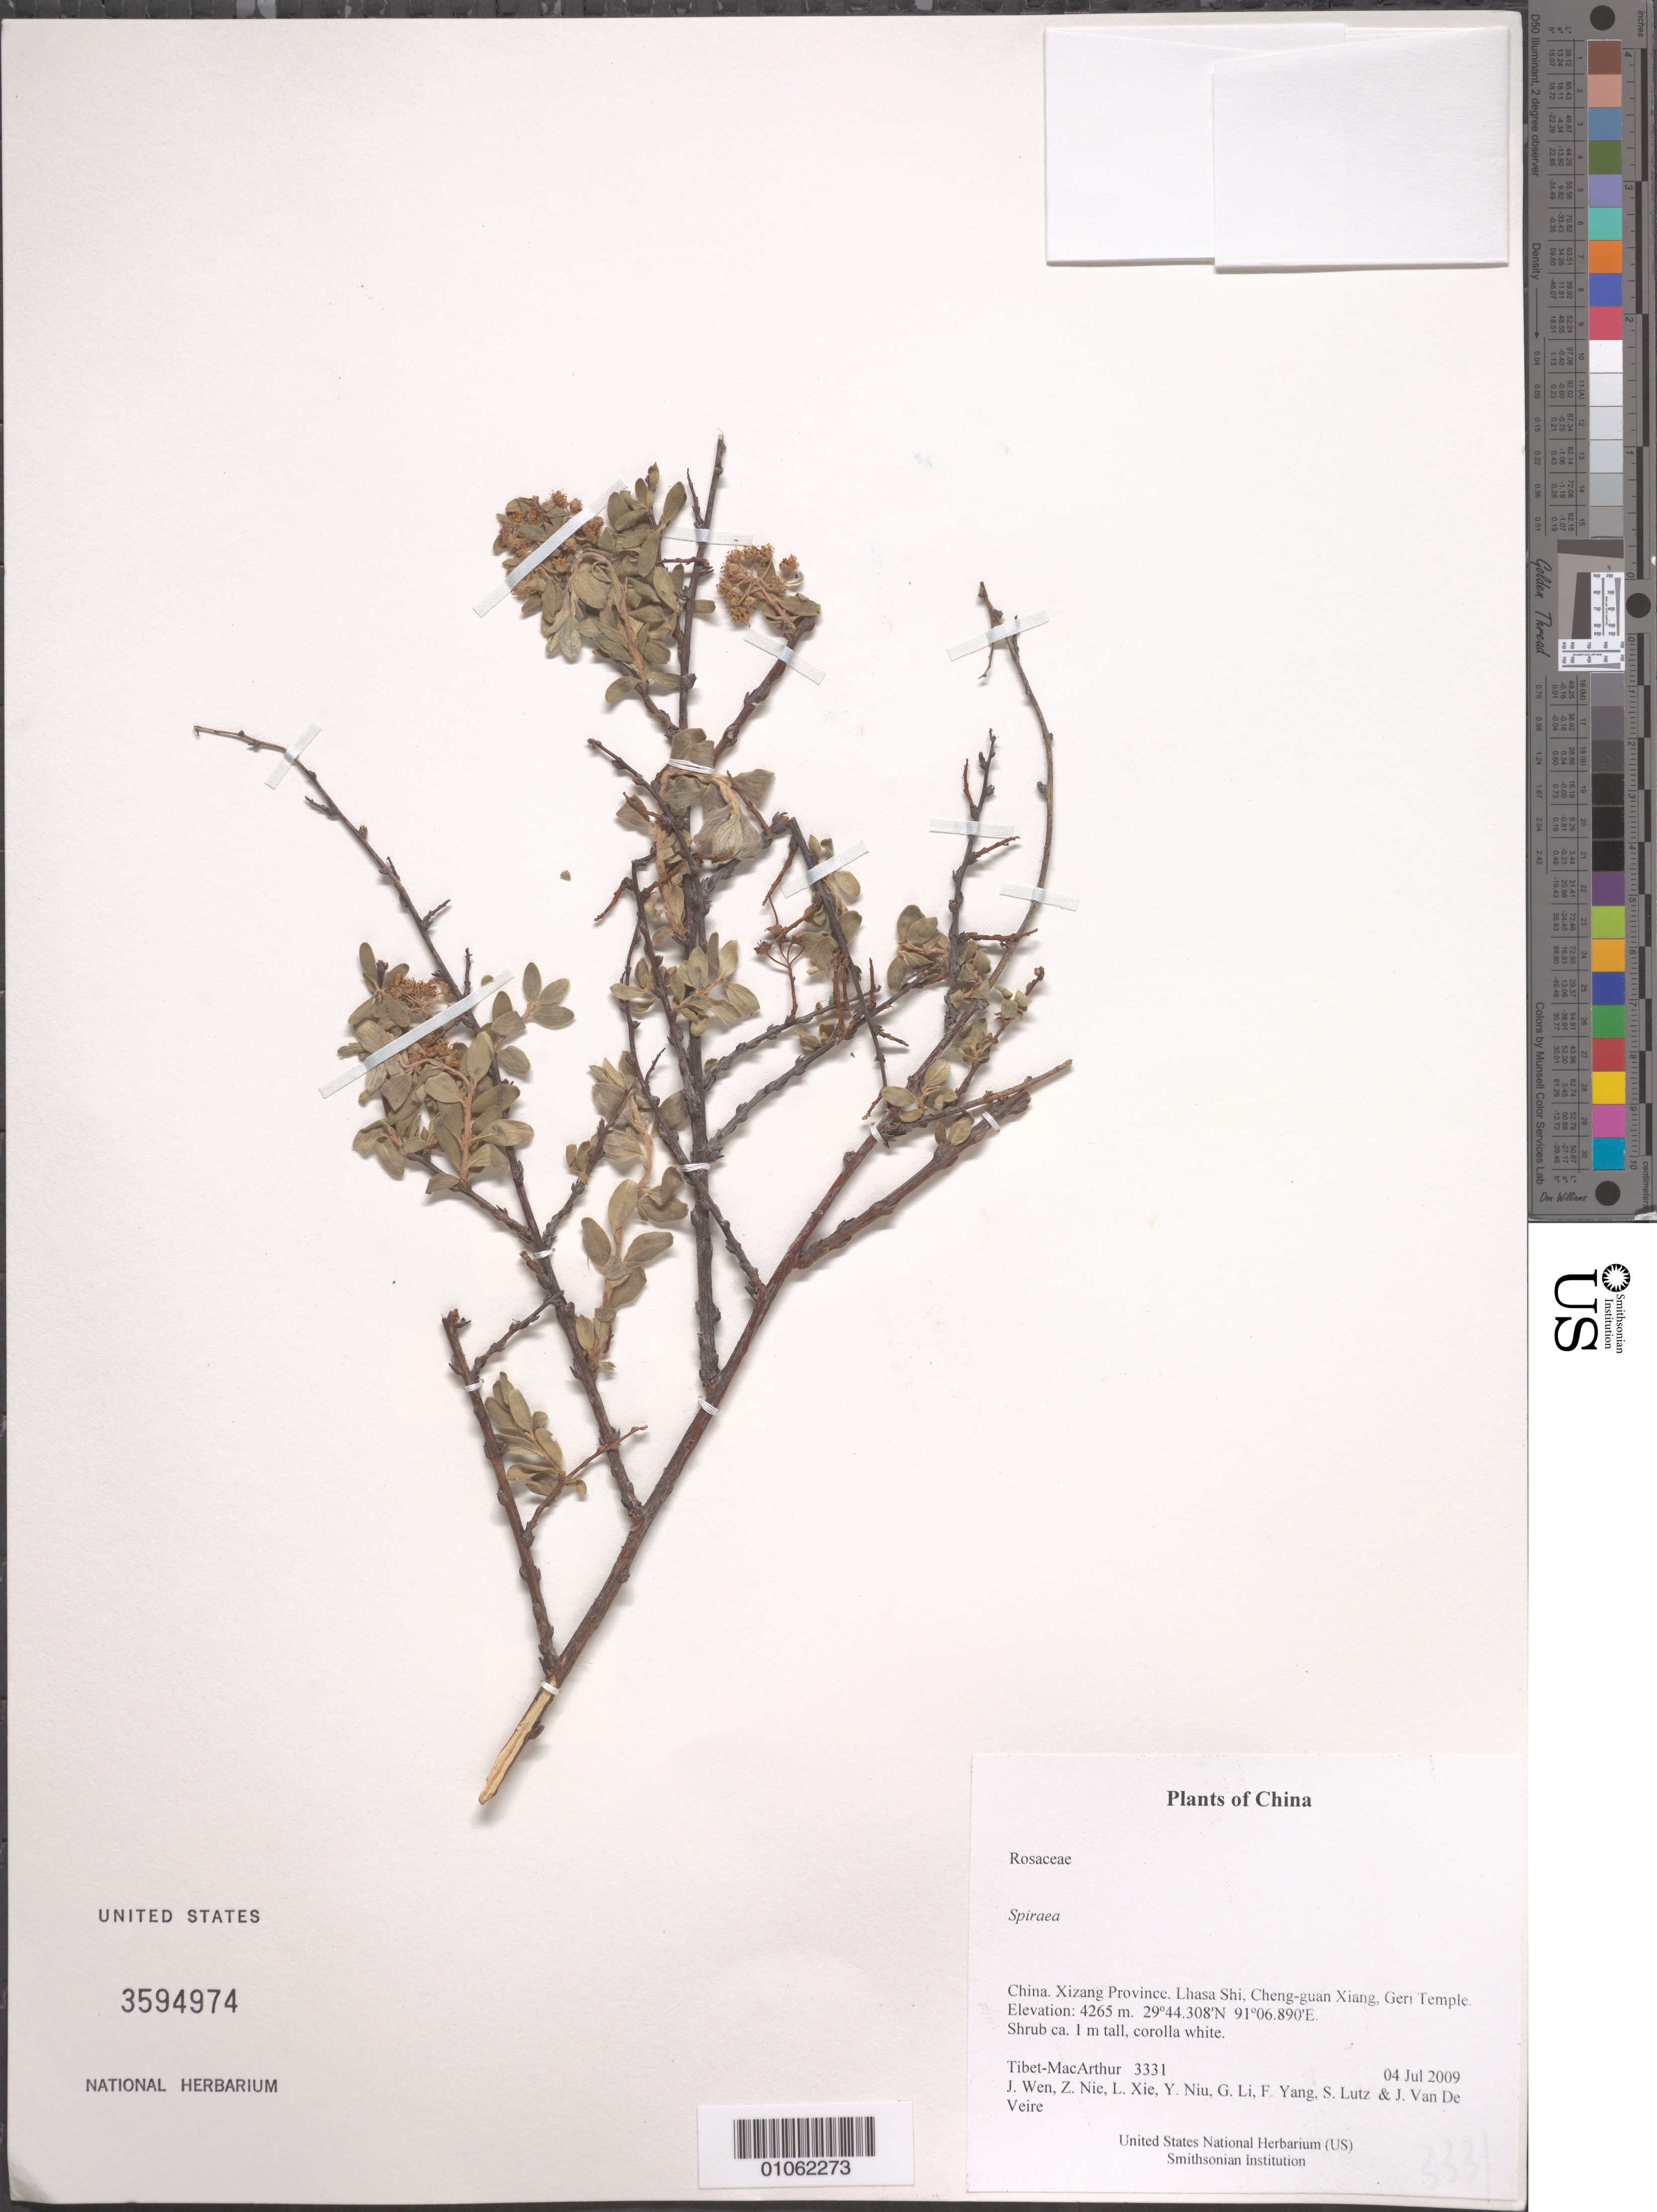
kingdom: Plantae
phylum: Tracheophyta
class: Magnoliopsida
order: Rosales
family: Rosaceae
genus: Spiraea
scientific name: Spiraea sp.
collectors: Tibet-MacArthur, J. Wen, Z. Nie, L. Xie, Y. Niu, G. Li, F. Yang, S. Lutz & J. Van De Veire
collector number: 3331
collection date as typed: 04 Jul 2009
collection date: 2009-07-04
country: China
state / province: Xizang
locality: Lhasa Shi, Cheng-guan Xiang, Geri Temple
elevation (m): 4265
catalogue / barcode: US 3594974